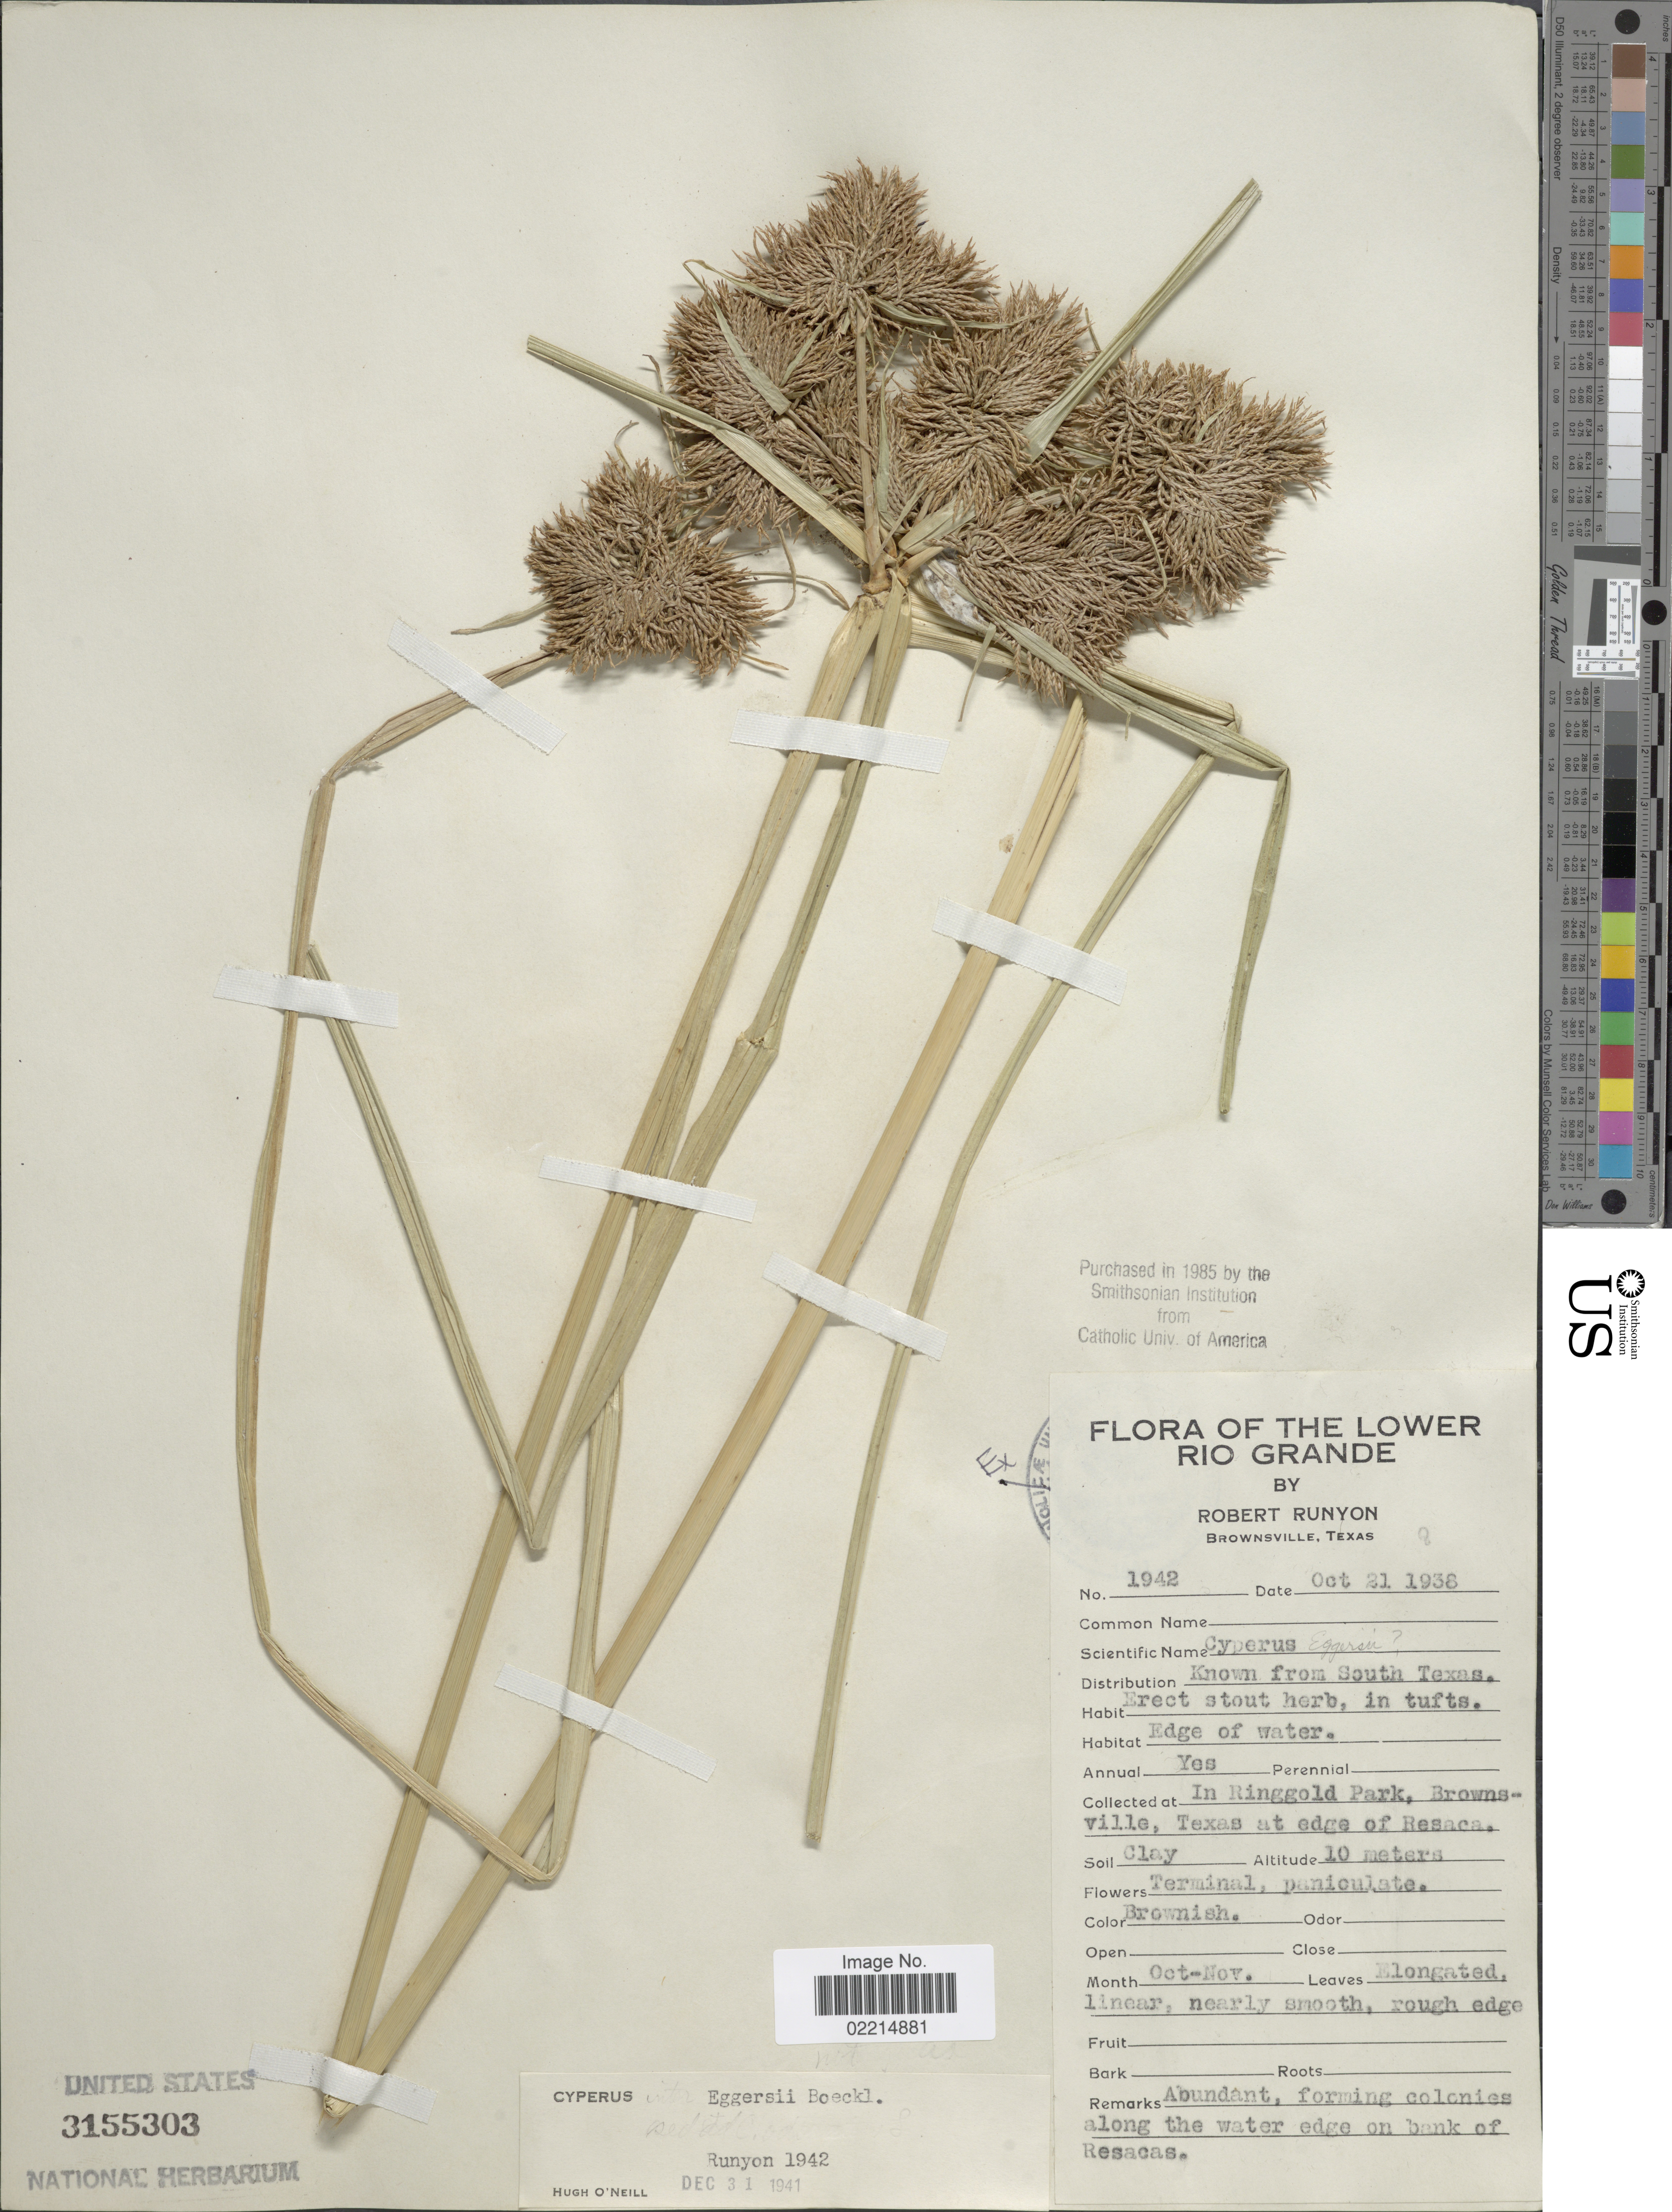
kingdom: Plantae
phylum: Tracheophyta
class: Liliopsida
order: Poales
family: Cyperaceae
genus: Cyperus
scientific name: Cyperus eggersii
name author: Boeckeler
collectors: R. Runyon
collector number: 1942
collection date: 1938-10-21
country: United States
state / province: Texas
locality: Lower Rio Grande, edge of water, in Ringgold Park, Brownsville, at edge of Resaca, along the water edge on bank of Resacas, South Texas [unsure placement]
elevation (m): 10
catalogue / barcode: US 3155303